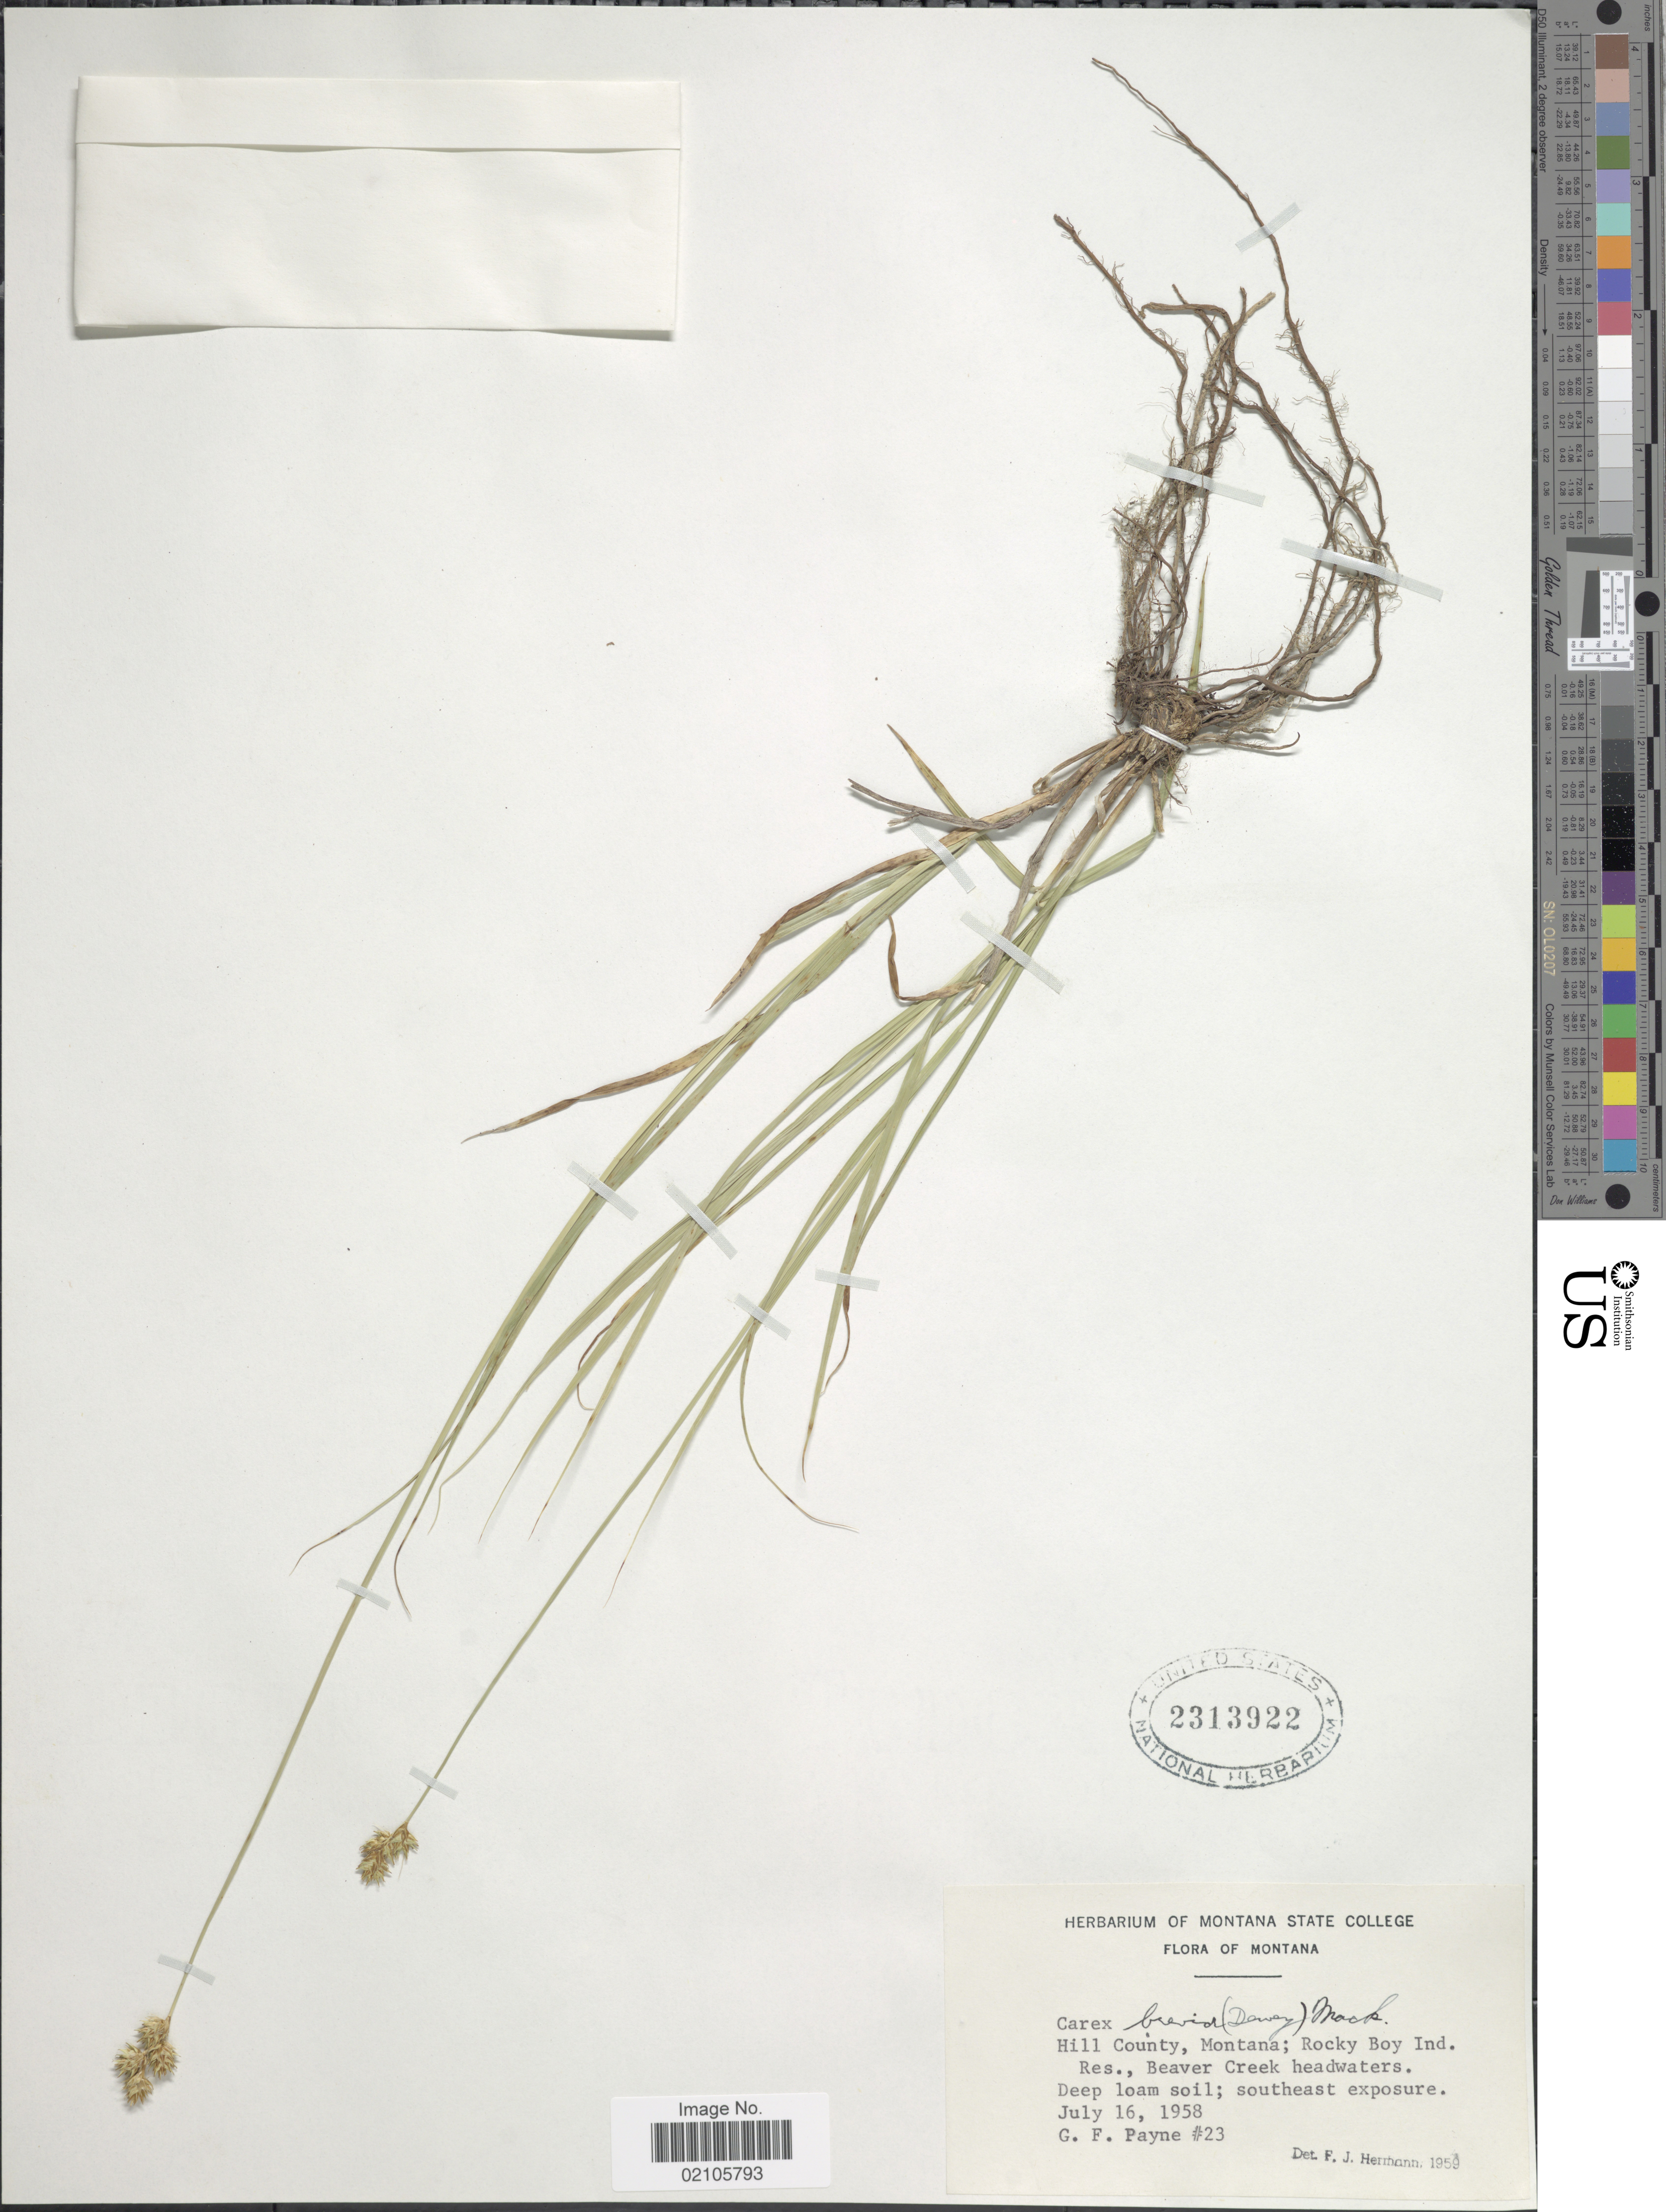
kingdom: Plantae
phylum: Tracheophyta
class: Liliopsida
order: Poales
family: Cyperaceae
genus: Carex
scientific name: Carex brevior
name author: (Dewey) Mack. ex Lunell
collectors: G. Payne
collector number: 23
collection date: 1958-07-16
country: United States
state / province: Montana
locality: Hill County, Rocky Boy Ind. Res., Beaver Creek headwaters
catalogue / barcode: US 2313922